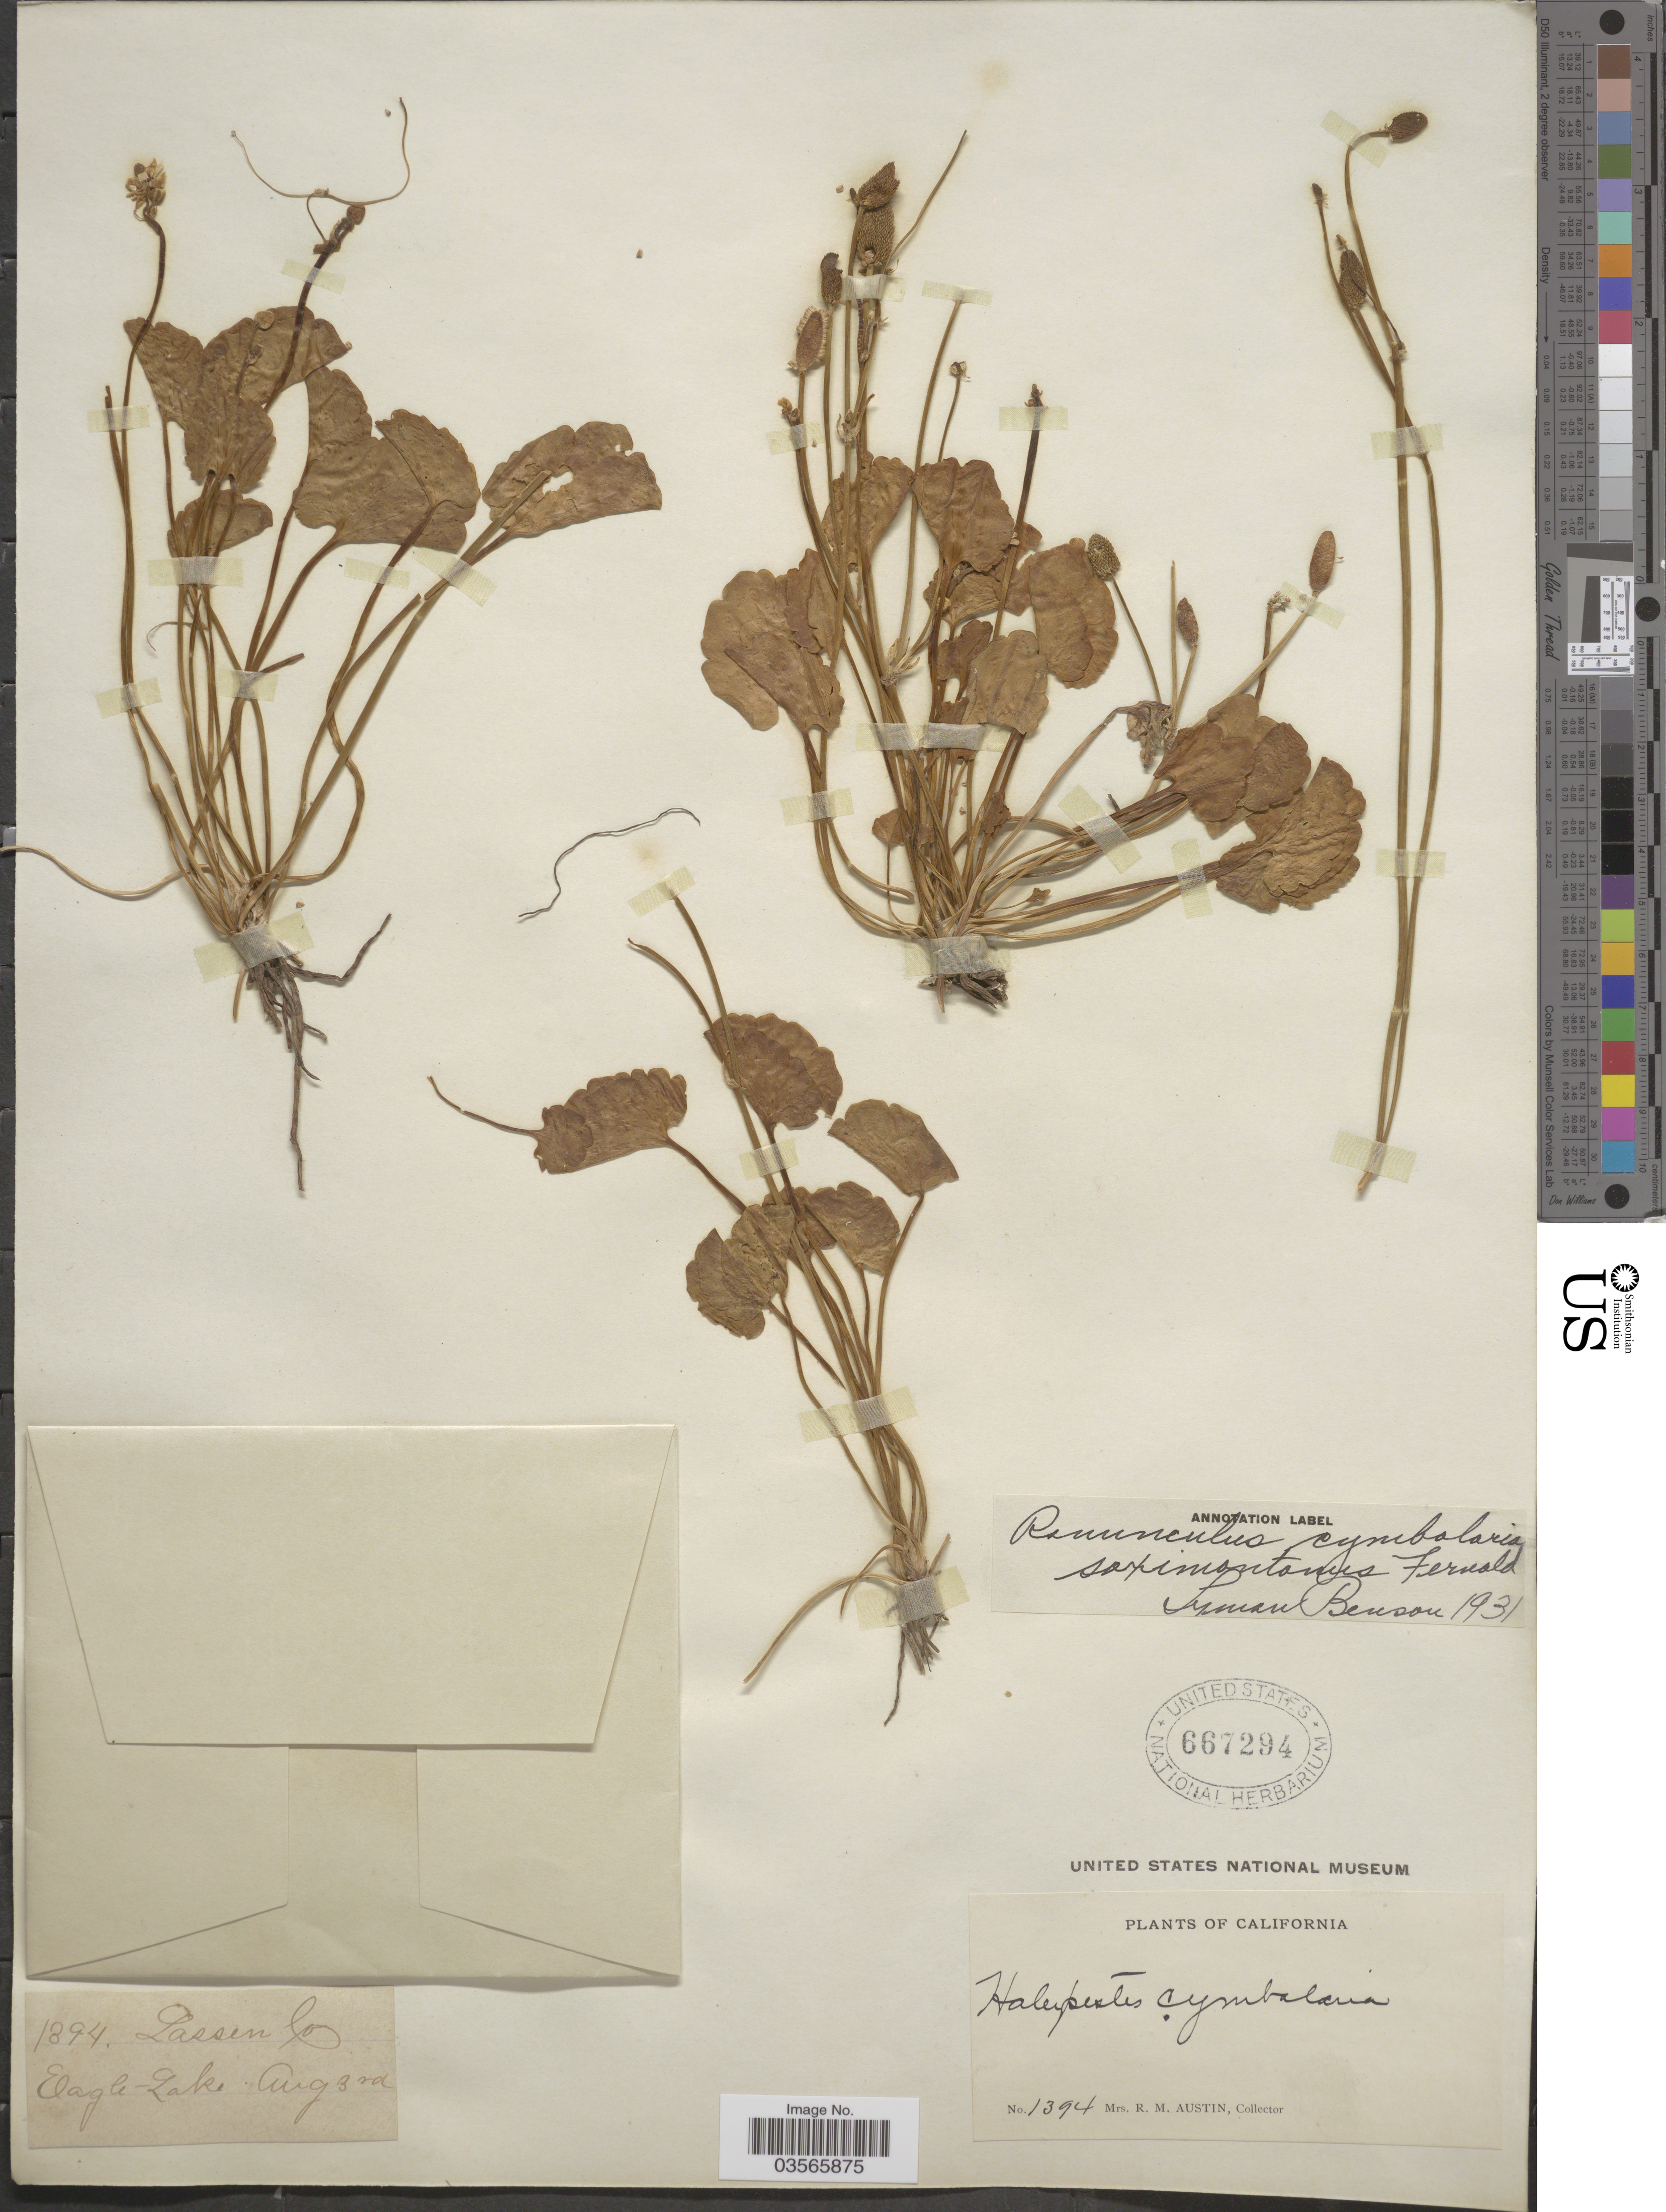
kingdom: Plantae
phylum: Tracheophyta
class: Magnoliopsida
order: Ranunculales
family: Ranunculaceae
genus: Halerpestes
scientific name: Halerpestes cymbalaria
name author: (Pursh) Greene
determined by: Strong, M. T., (US), Smithsonian Institution - National Museum of Natural History (UNITED STATES)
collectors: R. Austin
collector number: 1394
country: United States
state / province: California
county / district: Lassen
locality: Lassen Co. Eagle Lake.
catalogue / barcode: US 667294